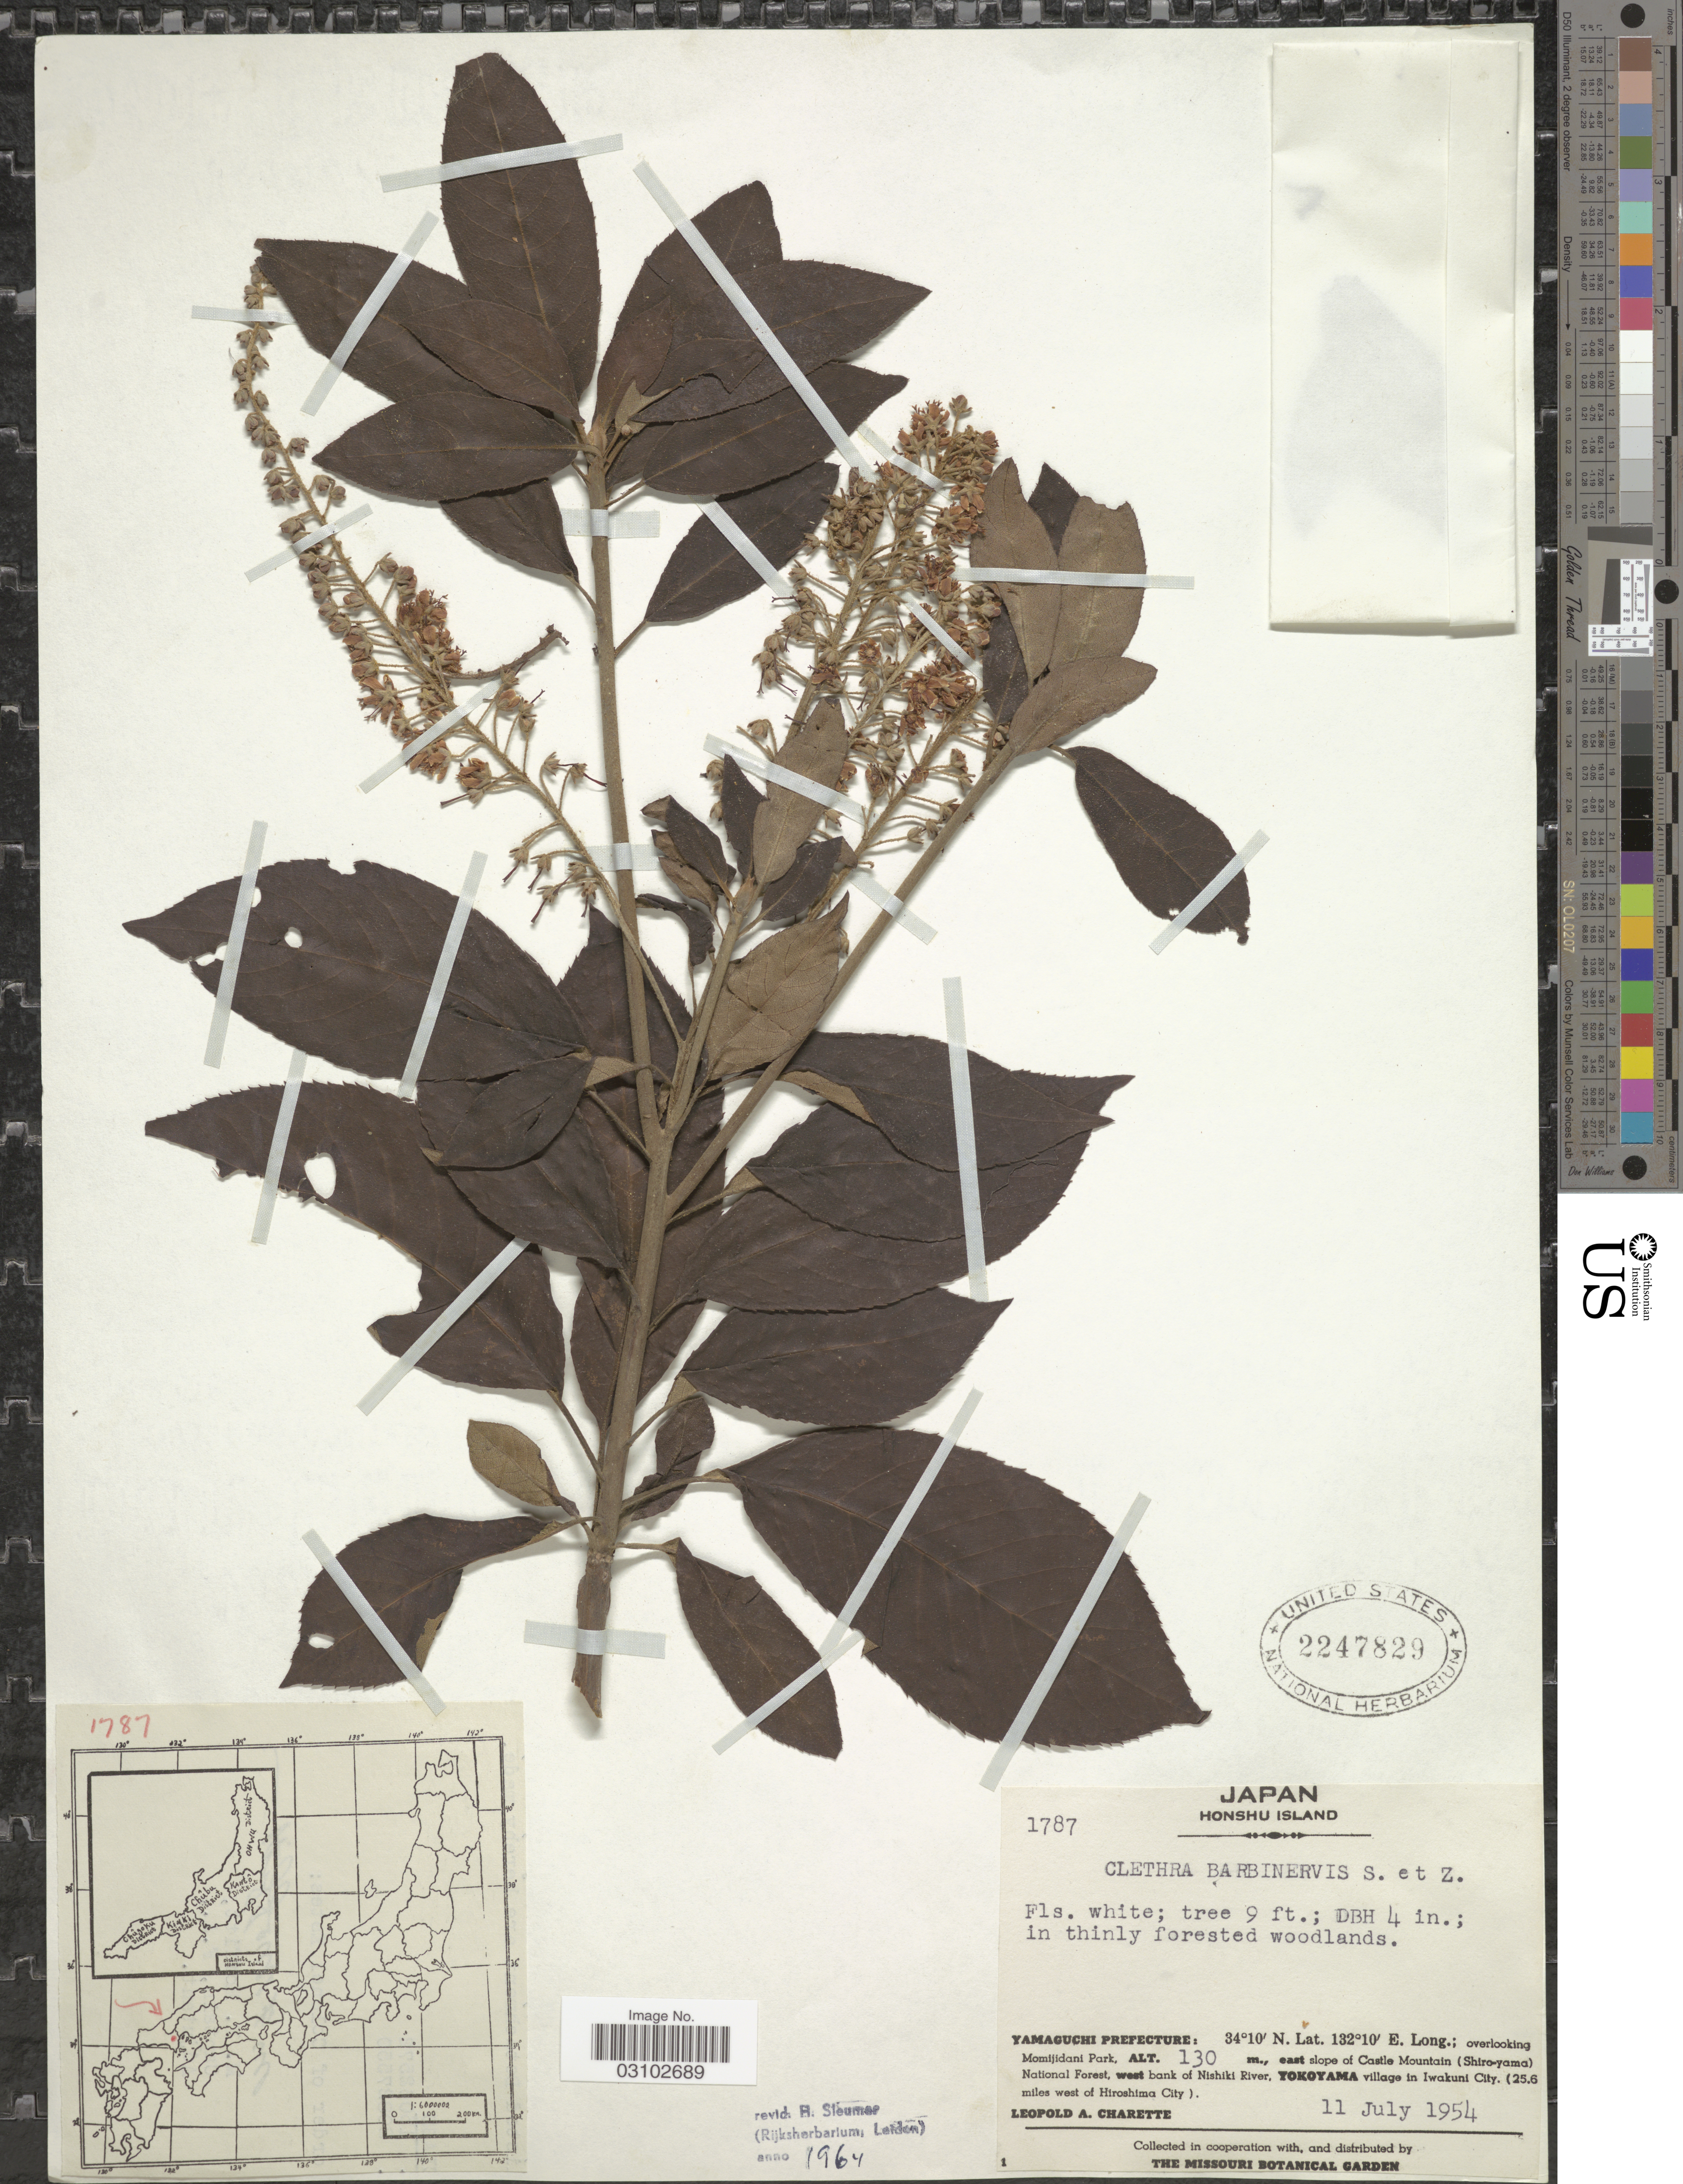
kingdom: Plantae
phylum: Tracheophyta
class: Magnoliopsida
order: Ericales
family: Clethraceae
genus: Clethra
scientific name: Clethra barbinervis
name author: Siebold & Zucc.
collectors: L. A. Charette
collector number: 1787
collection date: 1954-07-11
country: Japan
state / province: Yamaguti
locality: Honshu Island. Yamaguchi Prefecture: overlooking Momijidani Park, east slope of Castle Mountain (Shiro-yama) National Forest, west bank of Nishiki River, Yokoyama village in Iwakuni City. (25.5 miles west of Hiroshima City).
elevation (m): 130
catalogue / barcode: US 2247829